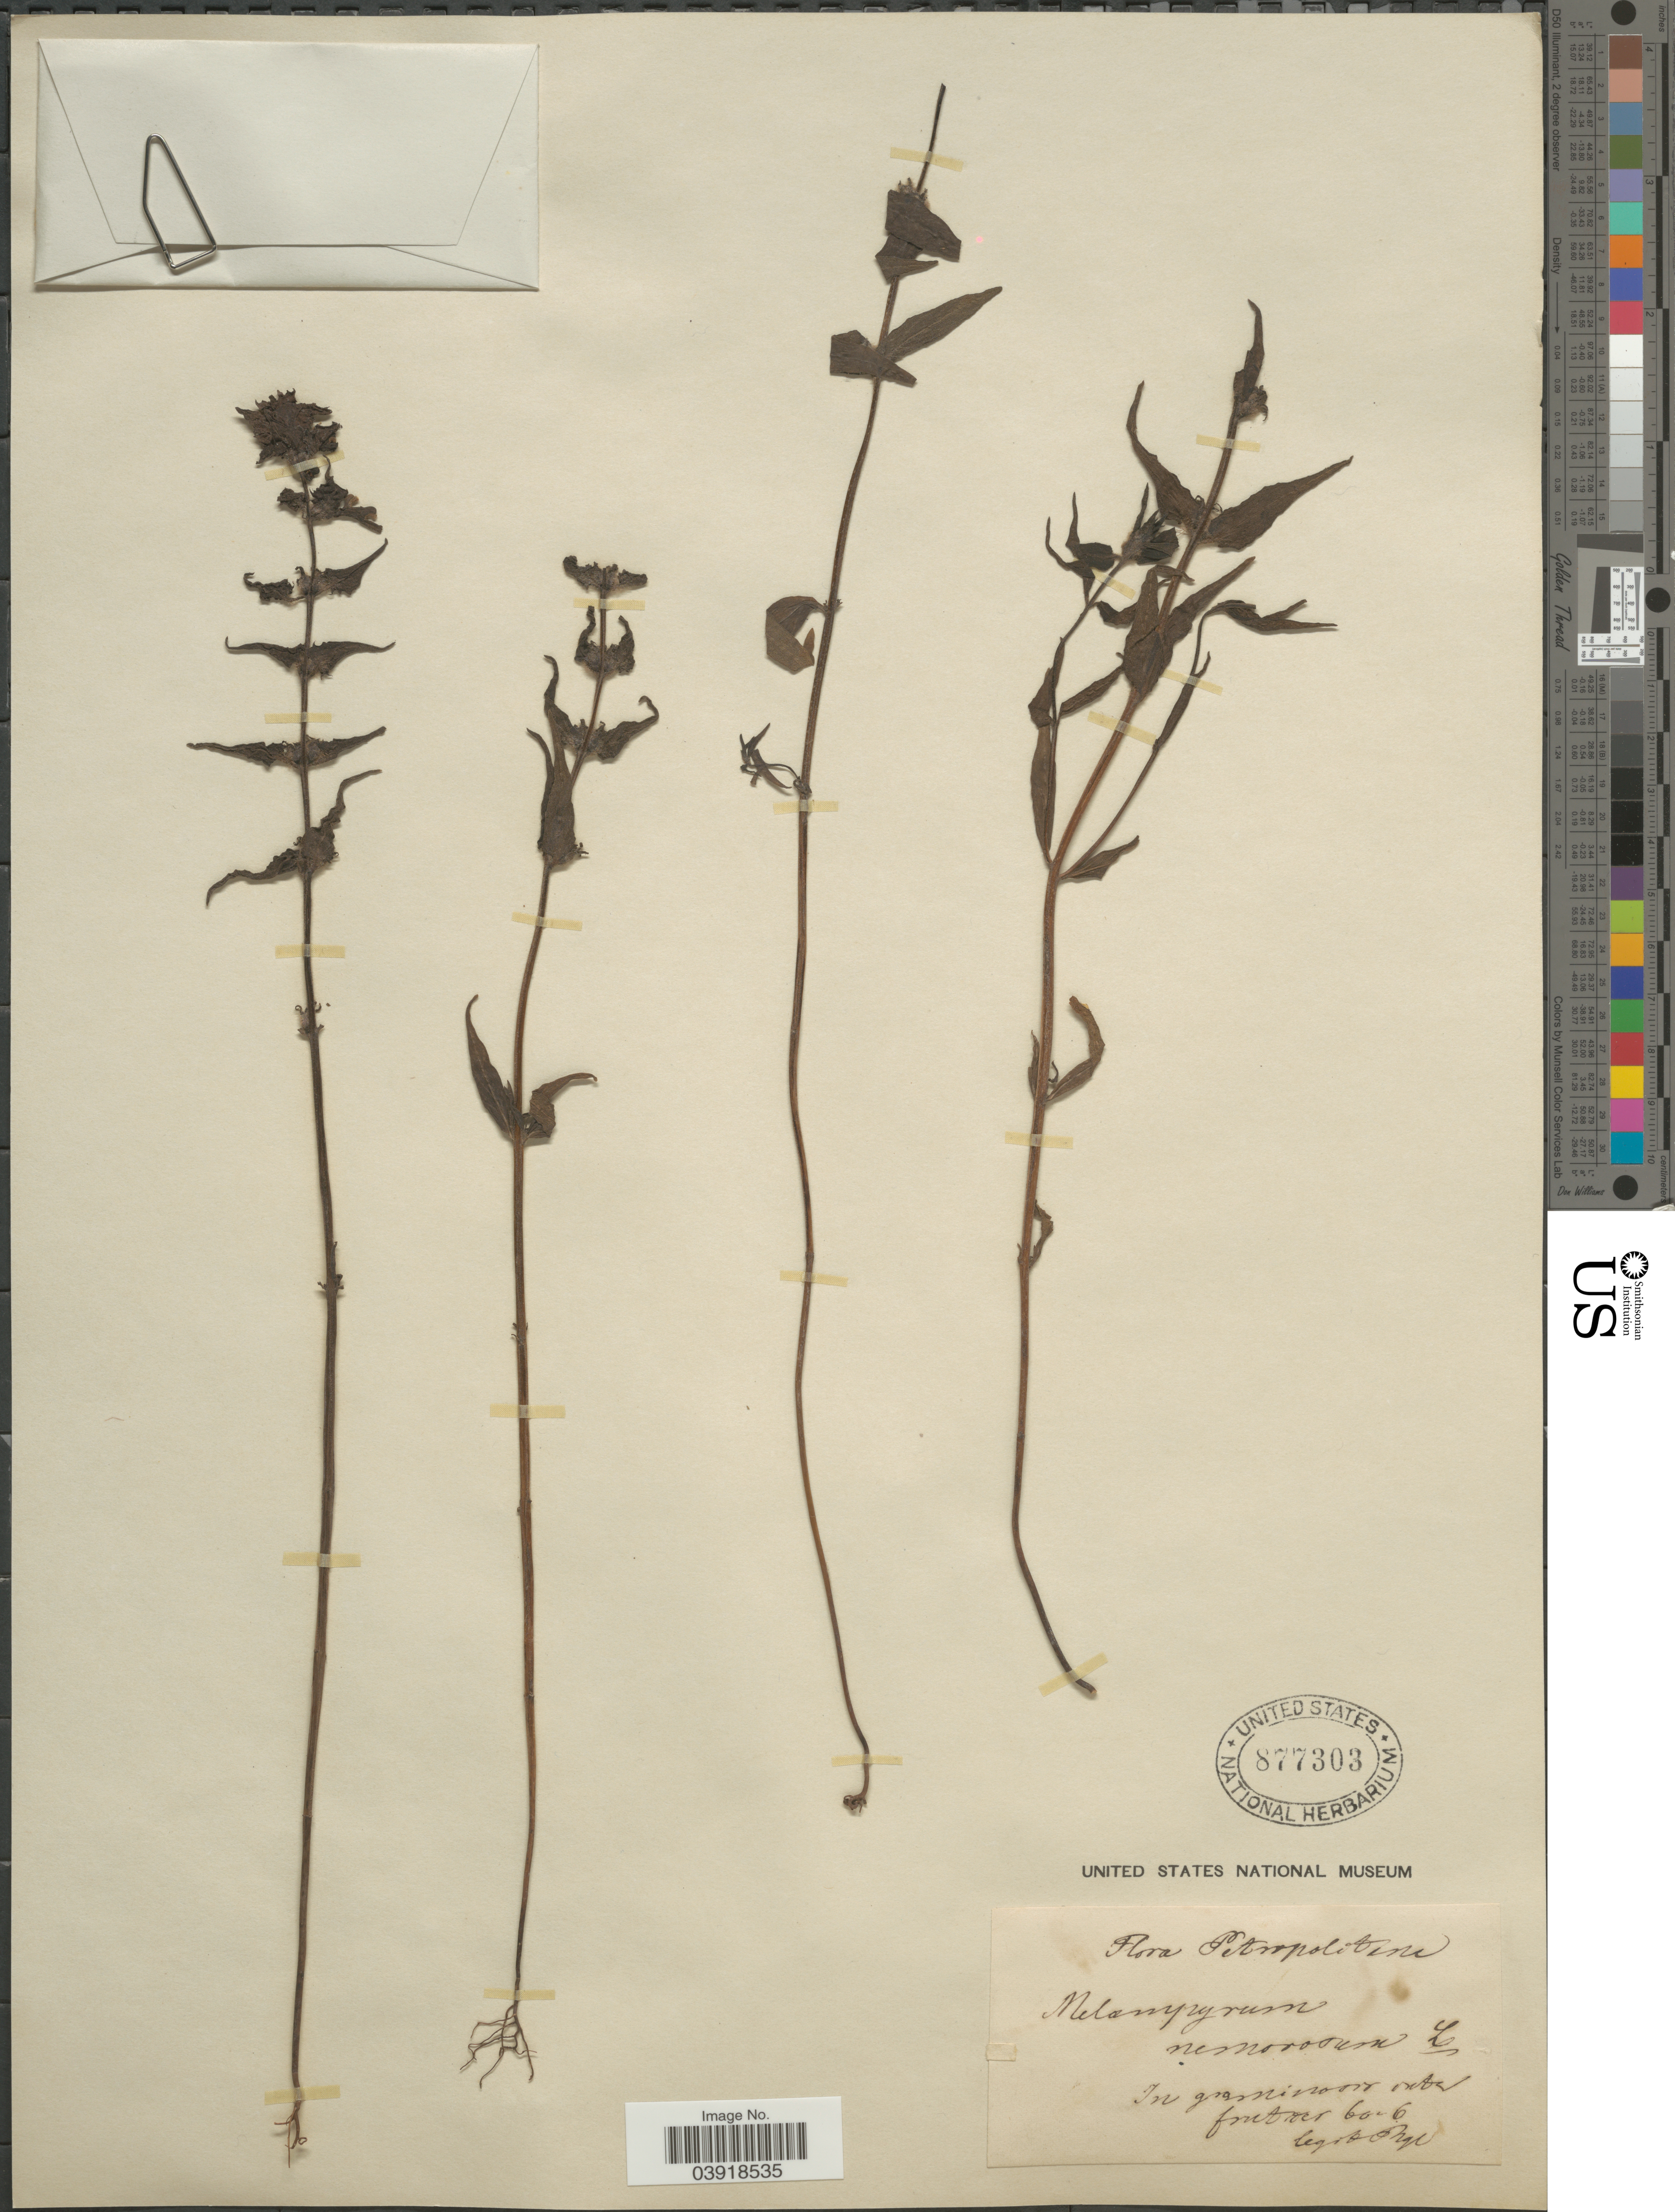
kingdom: Plantae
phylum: Tracheophyta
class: Magnoliopsida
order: Lamiales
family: Orobanchaceae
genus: Melampyrum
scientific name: Melampyrum nemorosum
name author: Baumg.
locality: In graminosis mts frutser.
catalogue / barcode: US 877303